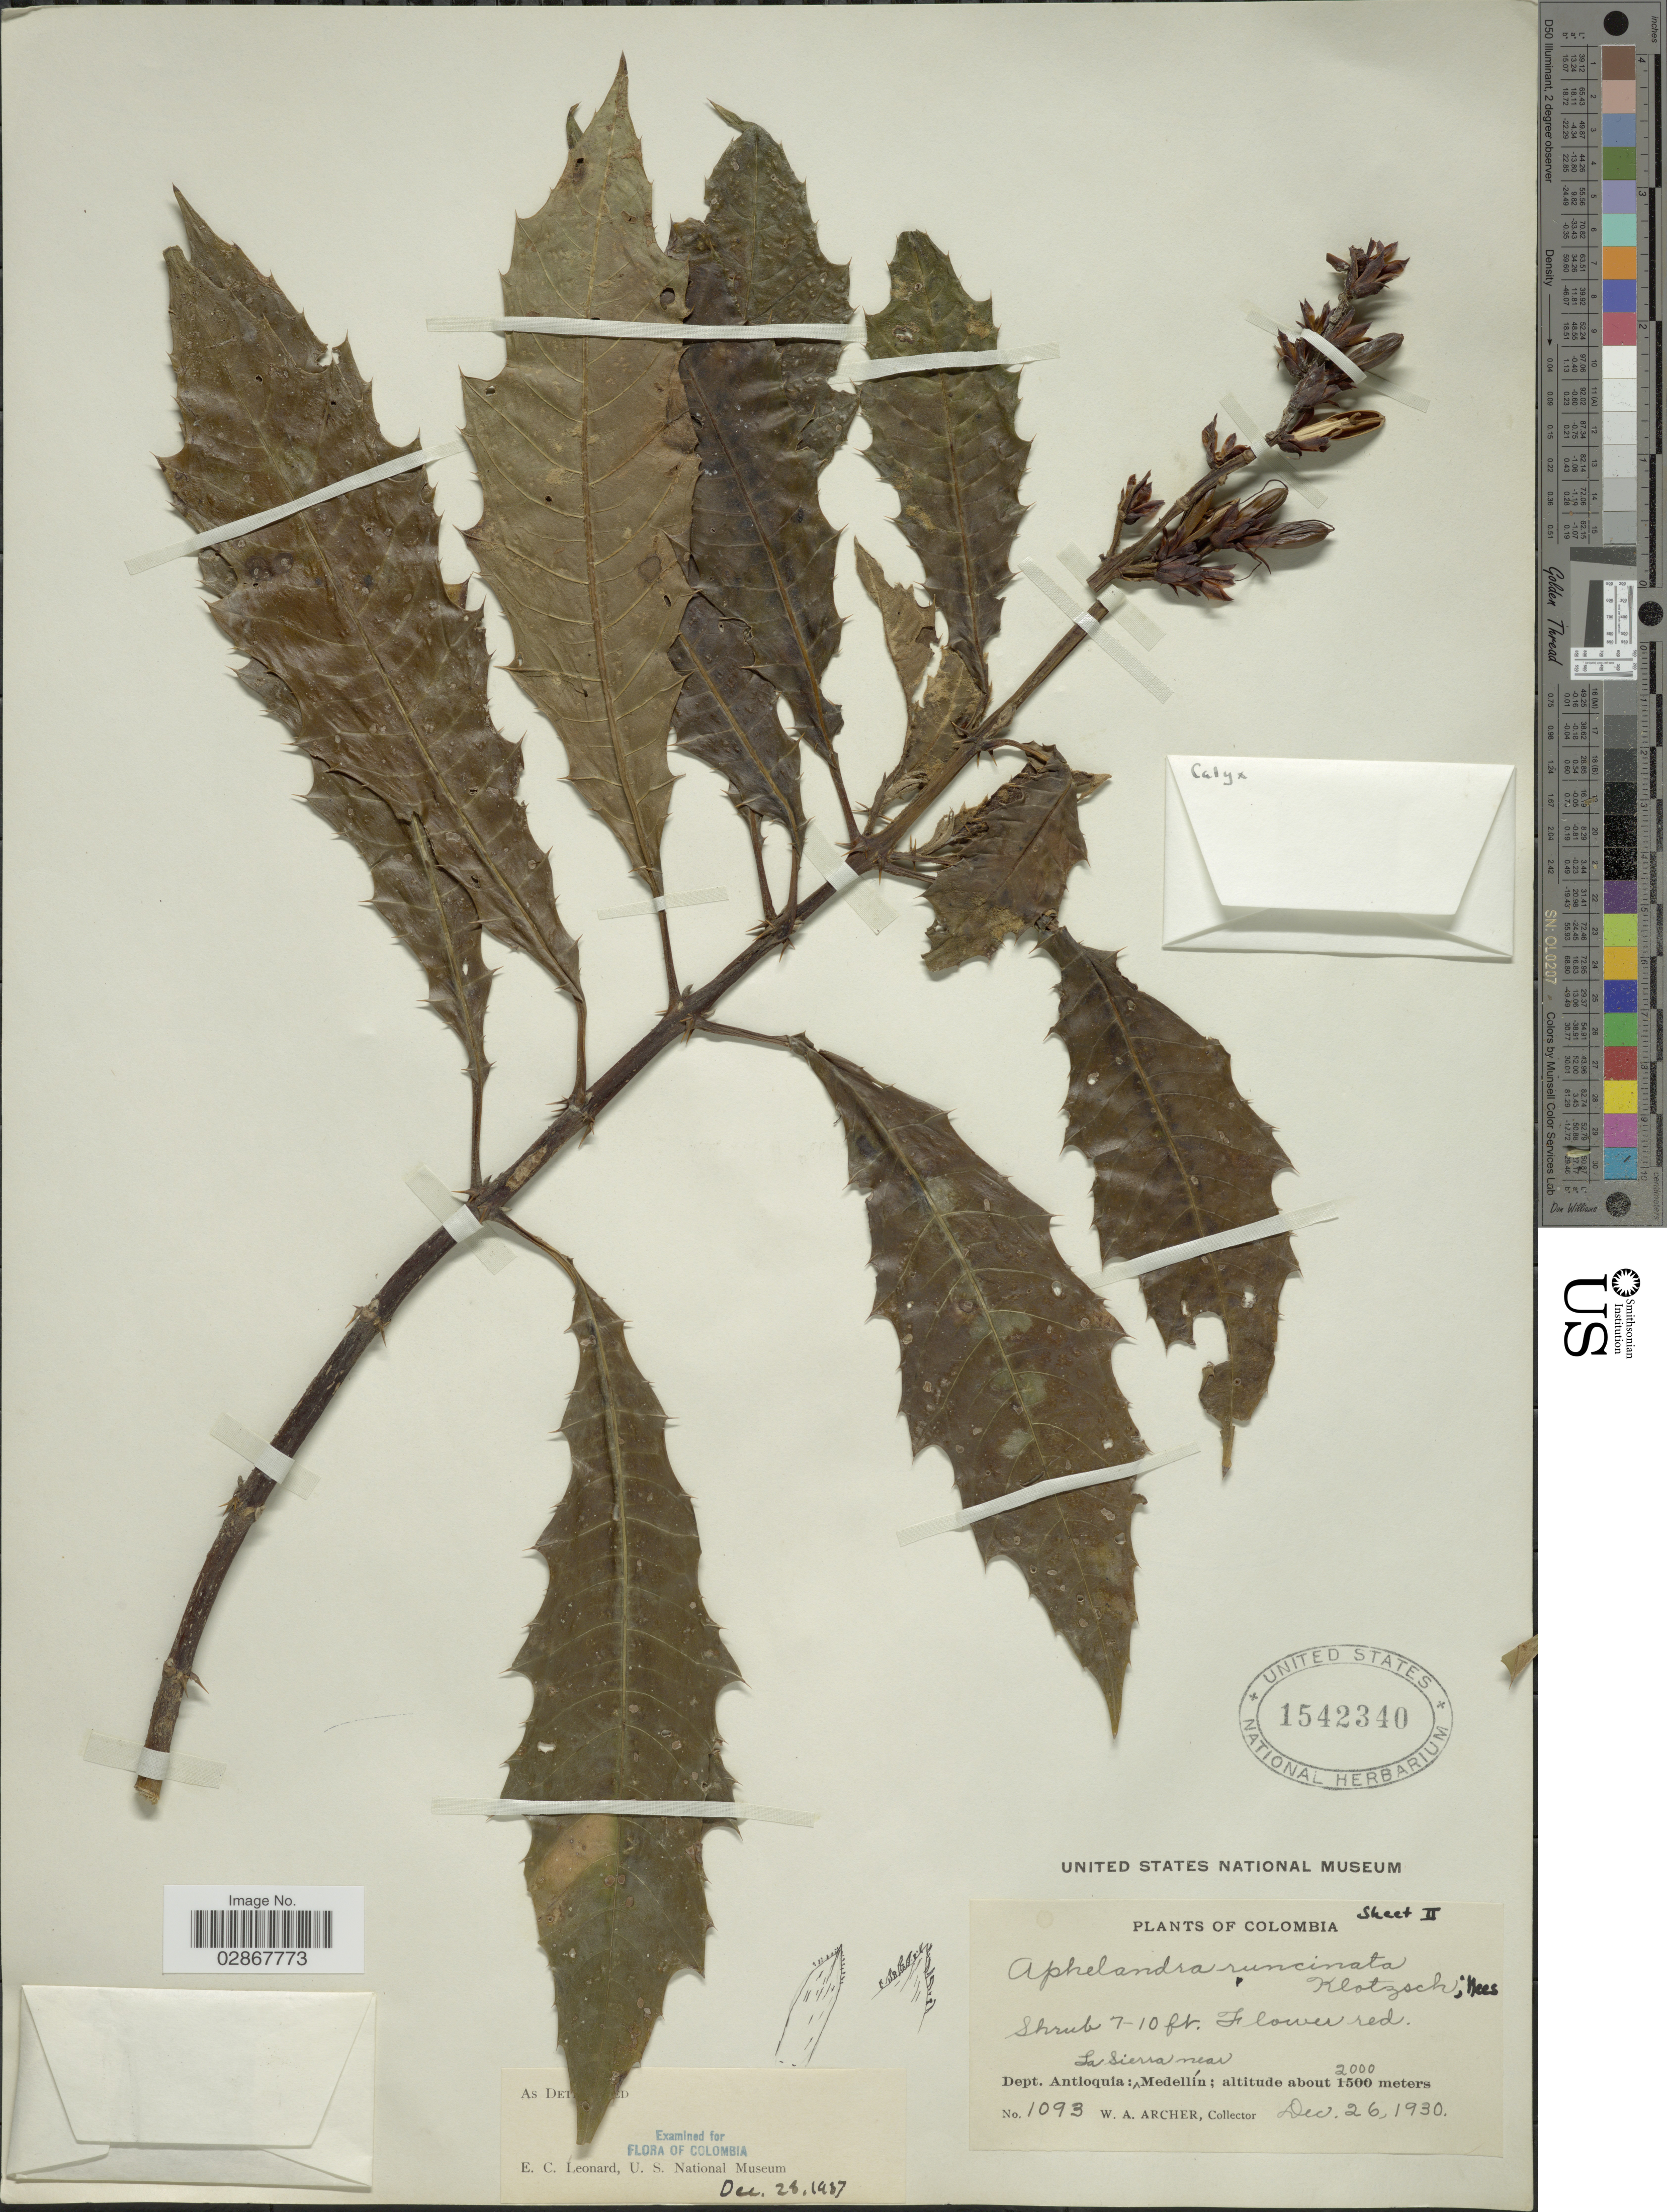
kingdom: Plantae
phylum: Tracheophyta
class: Magnoliopsida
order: Lamiales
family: Acanthaceae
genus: Aphelandra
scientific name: Aphelandra runcinata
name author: Klotzsch ex Nees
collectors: W. Archer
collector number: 1093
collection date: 1930-12-26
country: Colombia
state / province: Antioquia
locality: Dept. Antioquia: La Sierra near Medellín.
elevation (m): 2000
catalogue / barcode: US 1542340